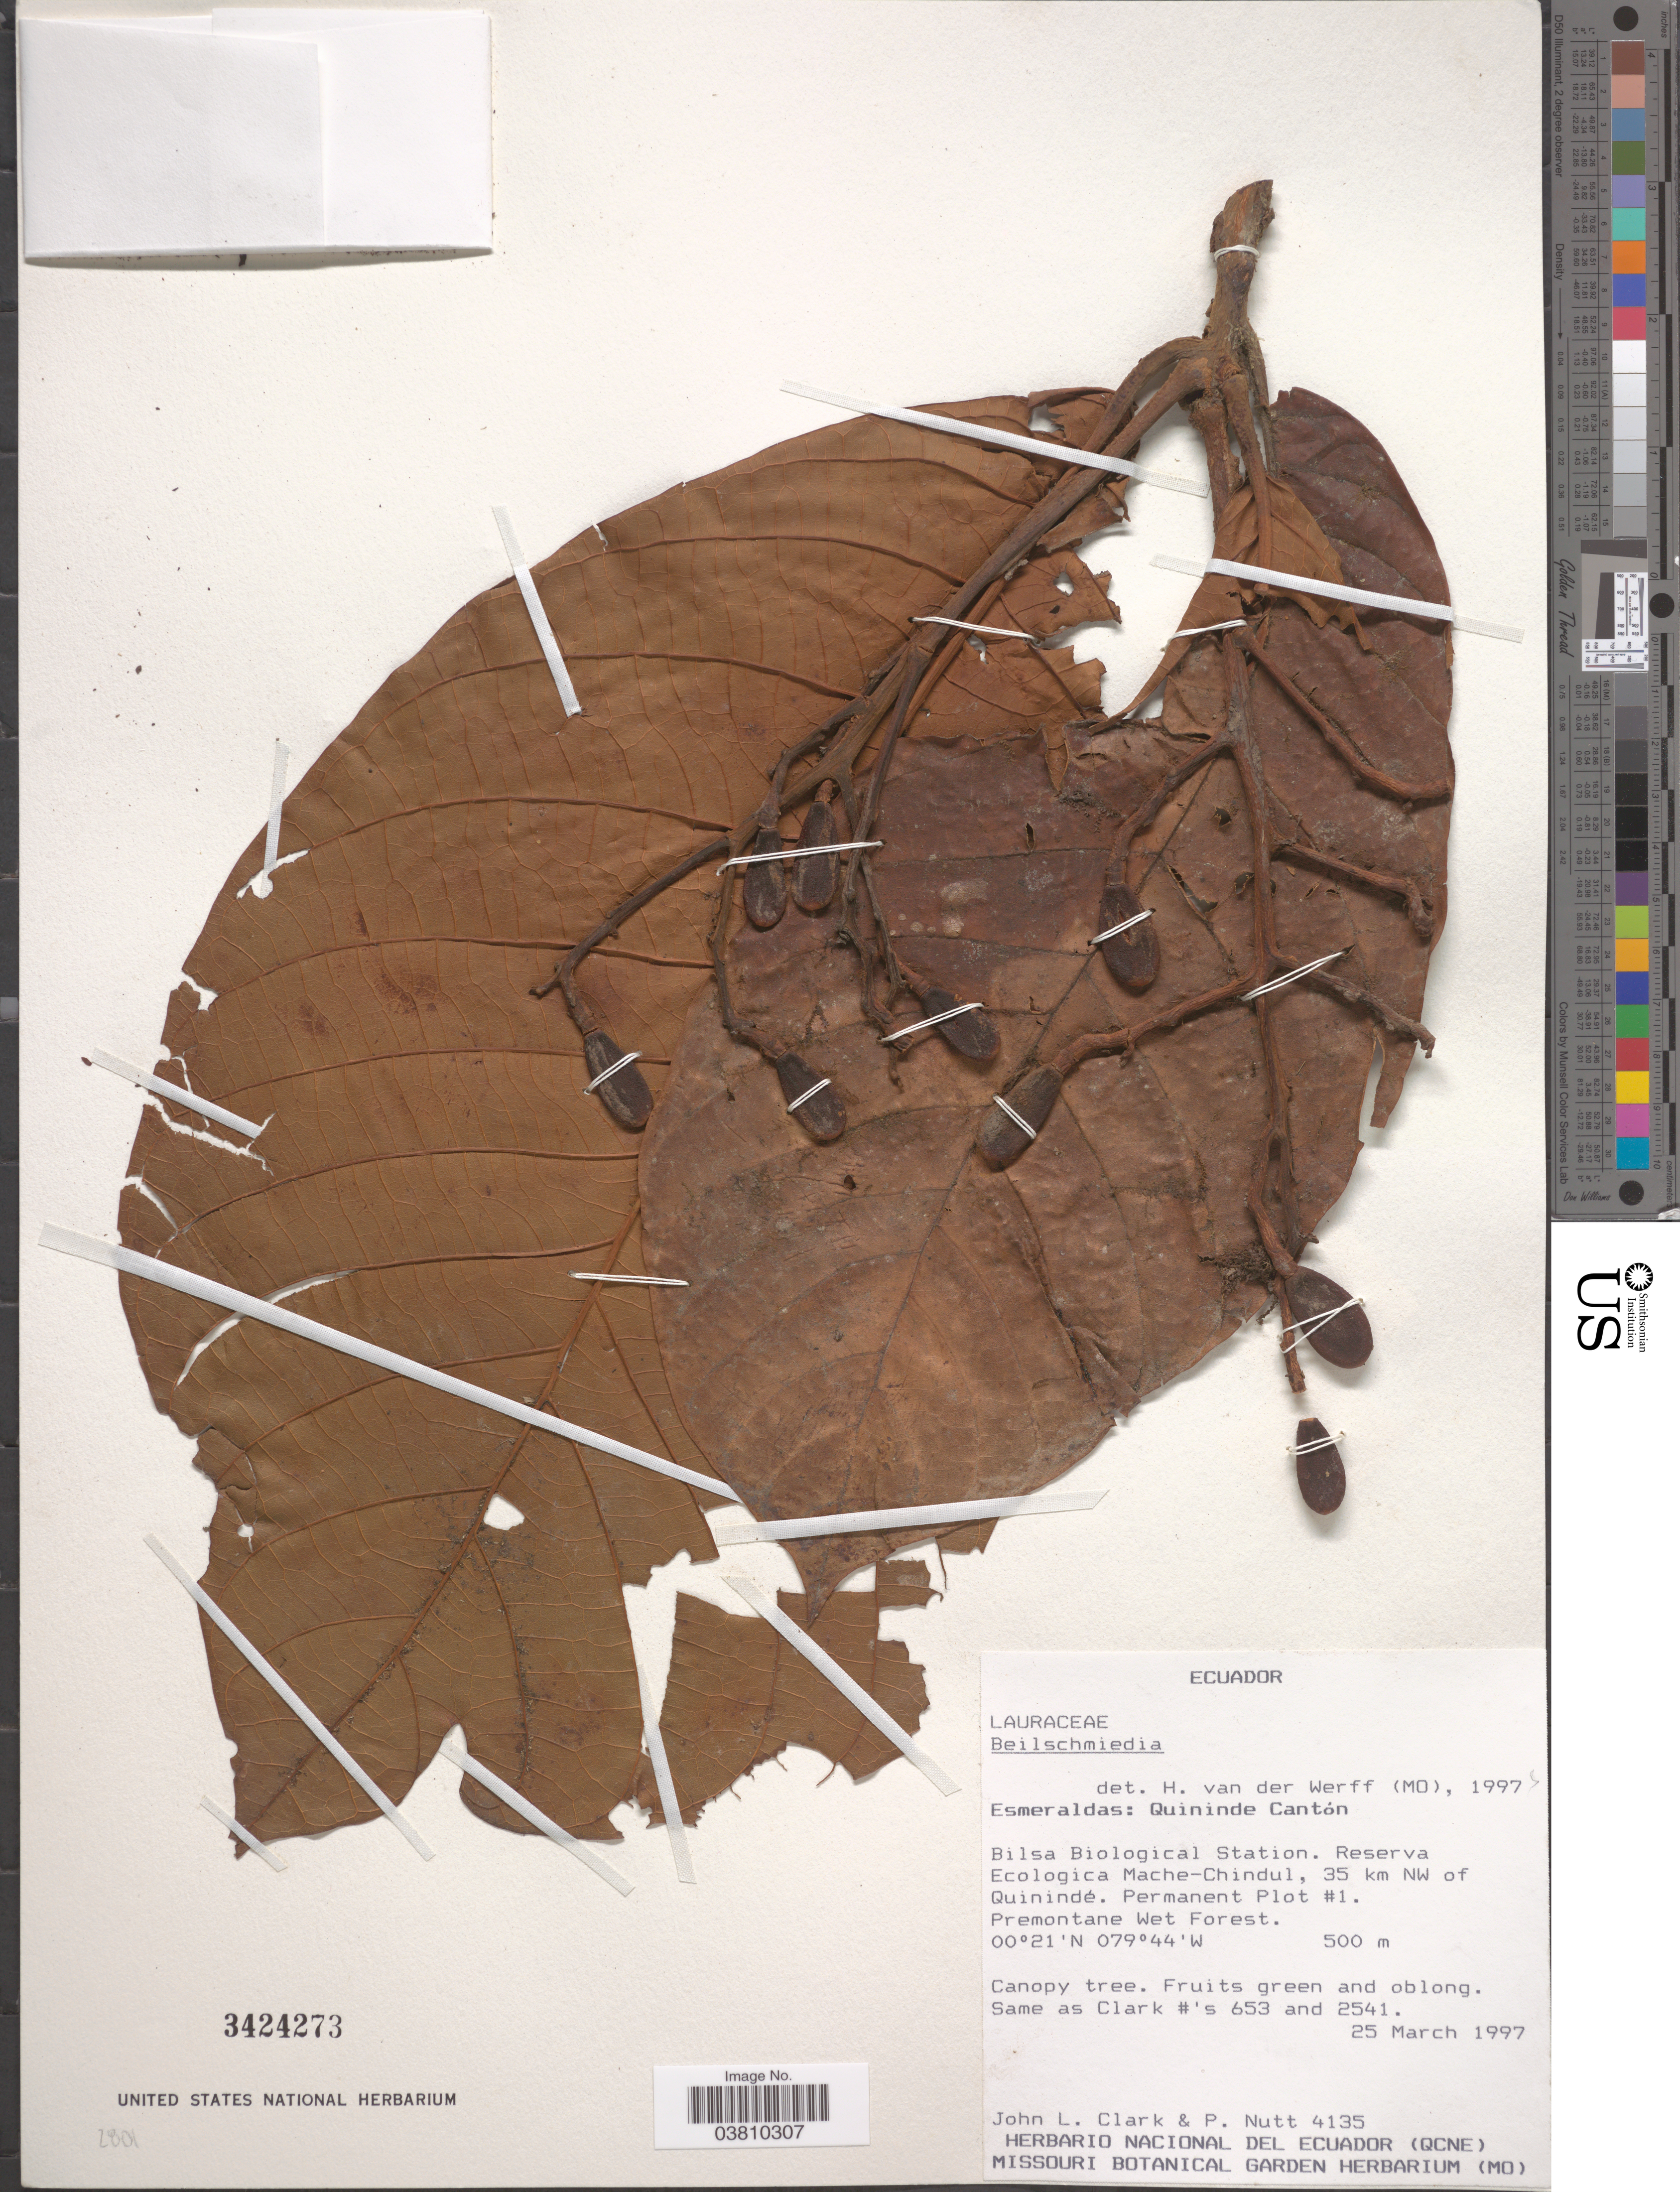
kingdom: Plantae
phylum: Tracheophyta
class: Magnoliopsida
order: Laurales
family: Lauraceae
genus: Beilschmiedia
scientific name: Beilschmiedia sp.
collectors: J. L. Clark & P. Nutt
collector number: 4135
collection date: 1997-03-25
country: Ecuador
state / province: Esmeraldas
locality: Quininde Cantón. Bilsa Biological Station.Reserva Ecologica Mache-Chindul, 35 km NW of Quinindé. Permanent Plot #1.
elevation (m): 500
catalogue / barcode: US 3424273